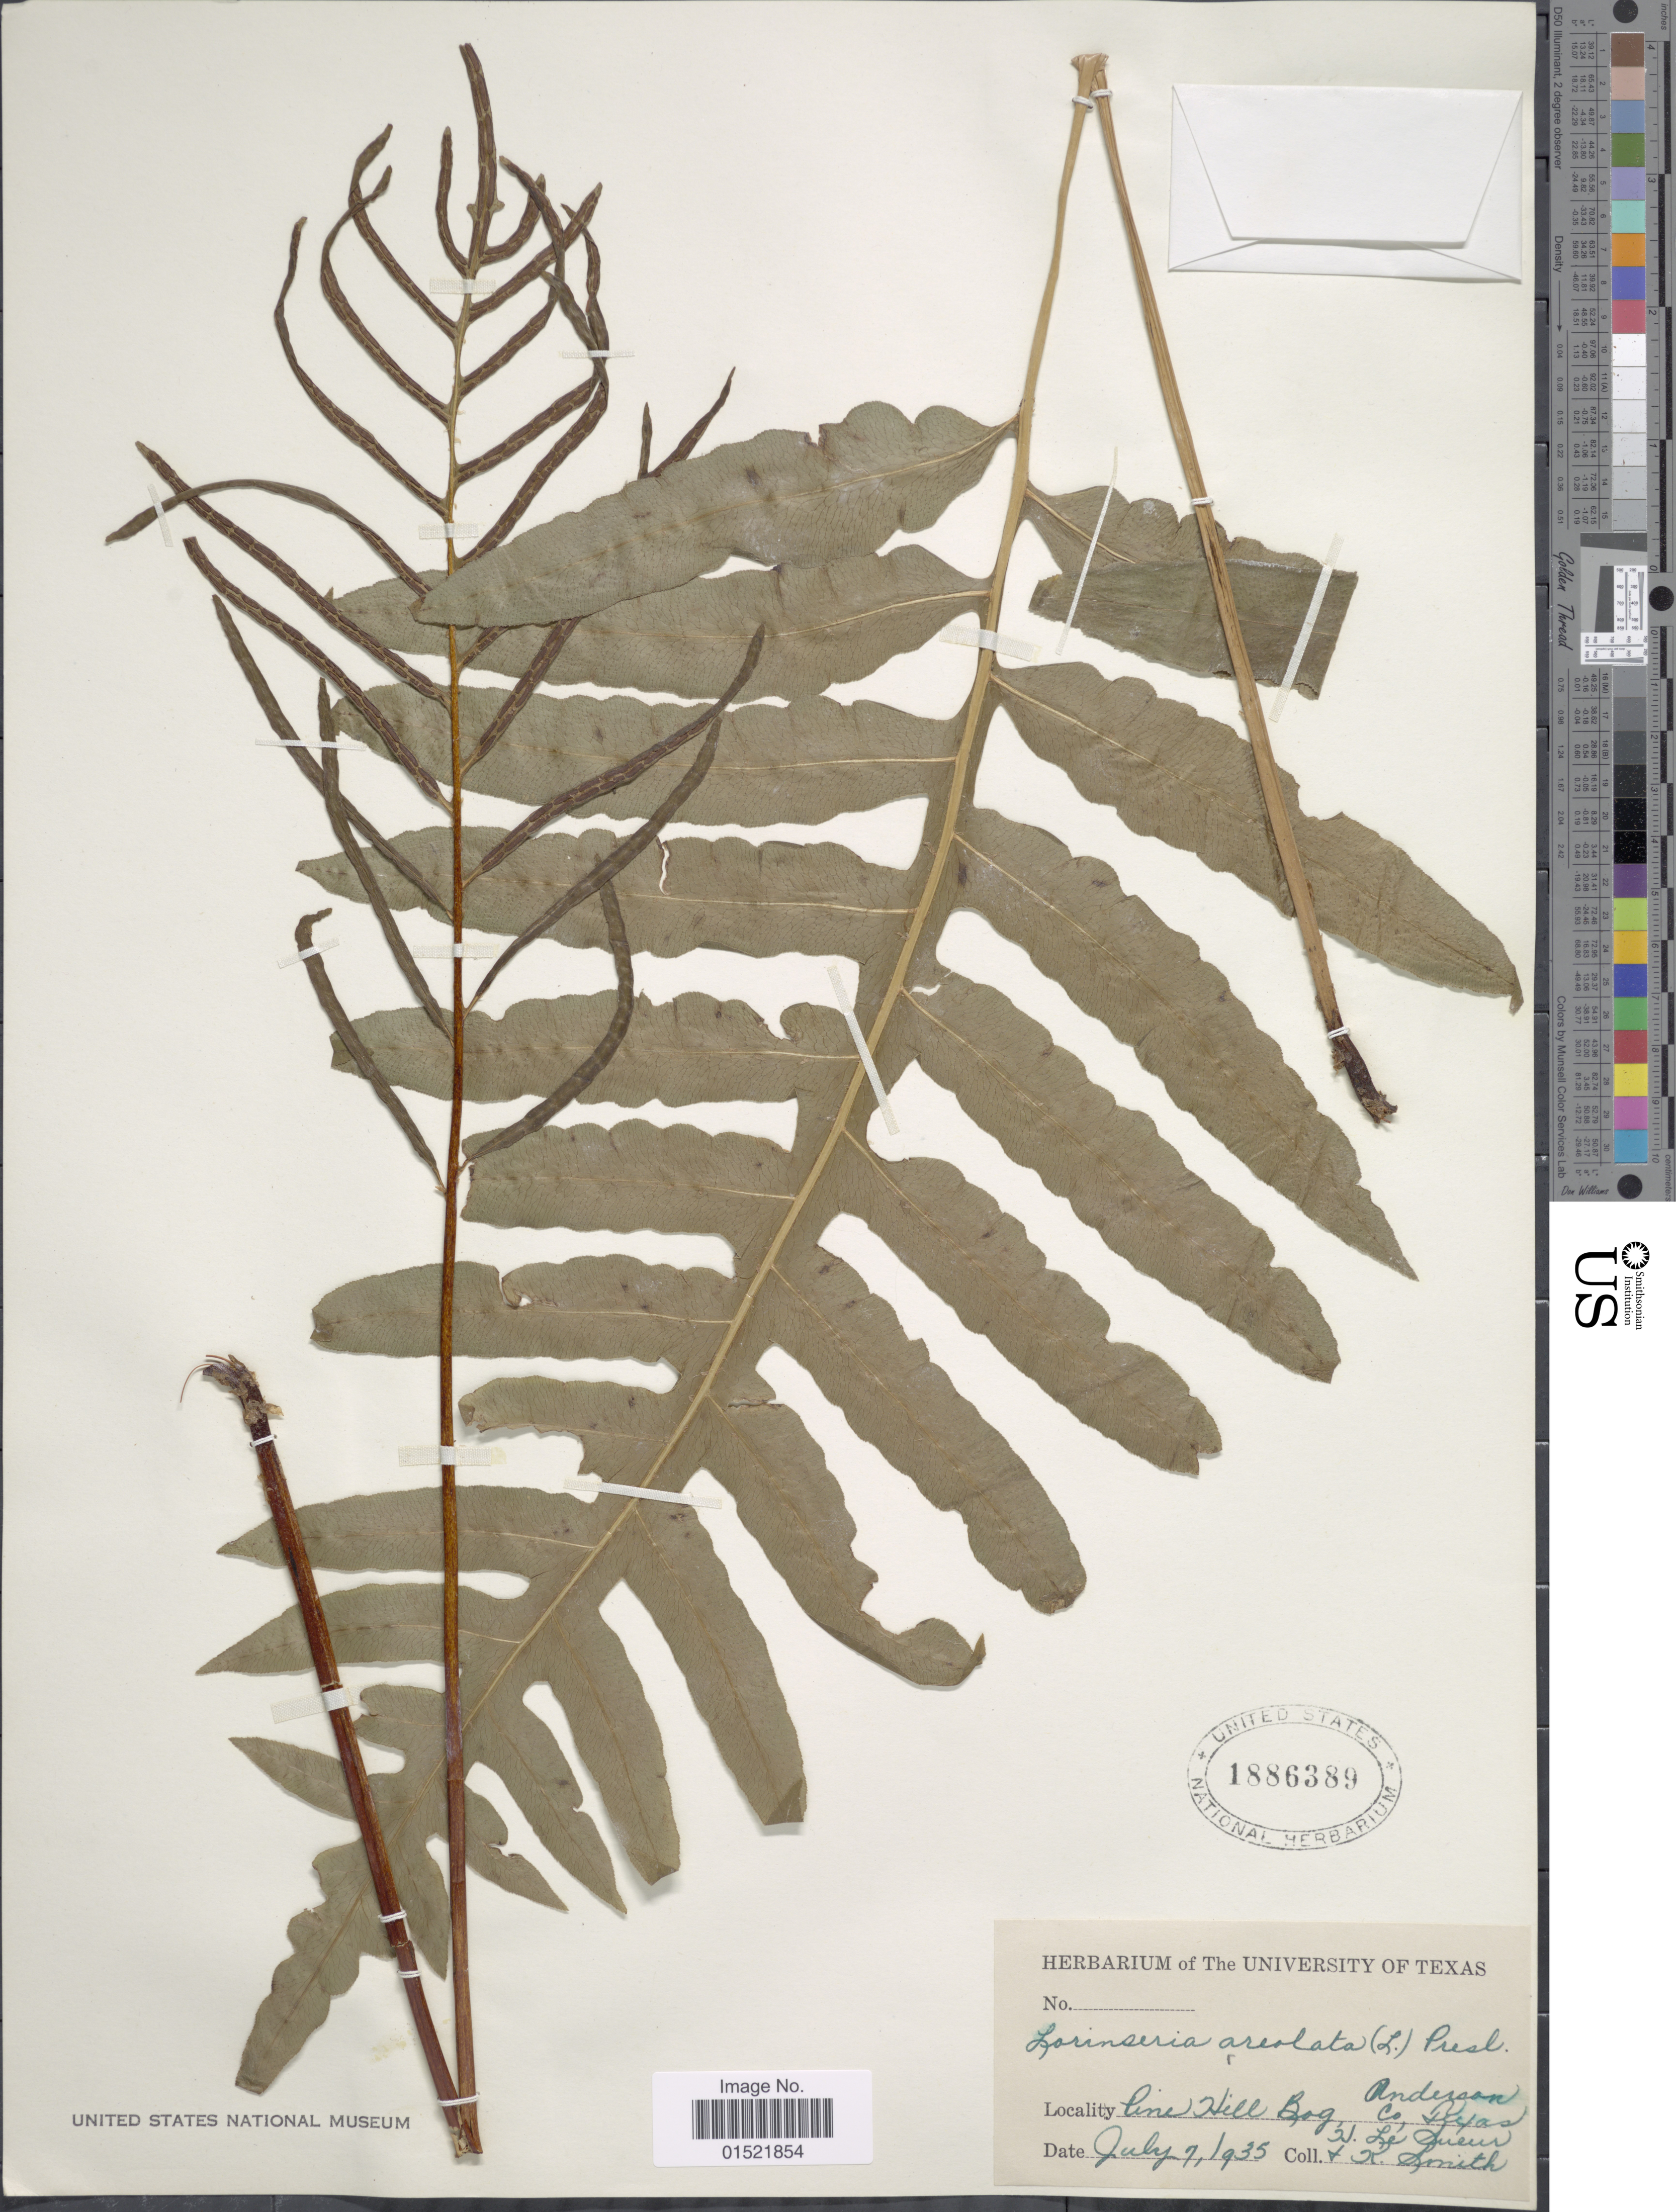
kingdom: Plantae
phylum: Tracheophyta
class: Polypodiopsida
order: Polypodiales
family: Blechnaceae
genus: Woodwardia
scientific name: Woodwardia areolata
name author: (L.) T. Moore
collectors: D. H. LeSueur & K. Smith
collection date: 1935-07-09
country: United States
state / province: Texas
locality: Line Hill Bog, Anderson Co., Texas,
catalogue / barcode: US 1886389